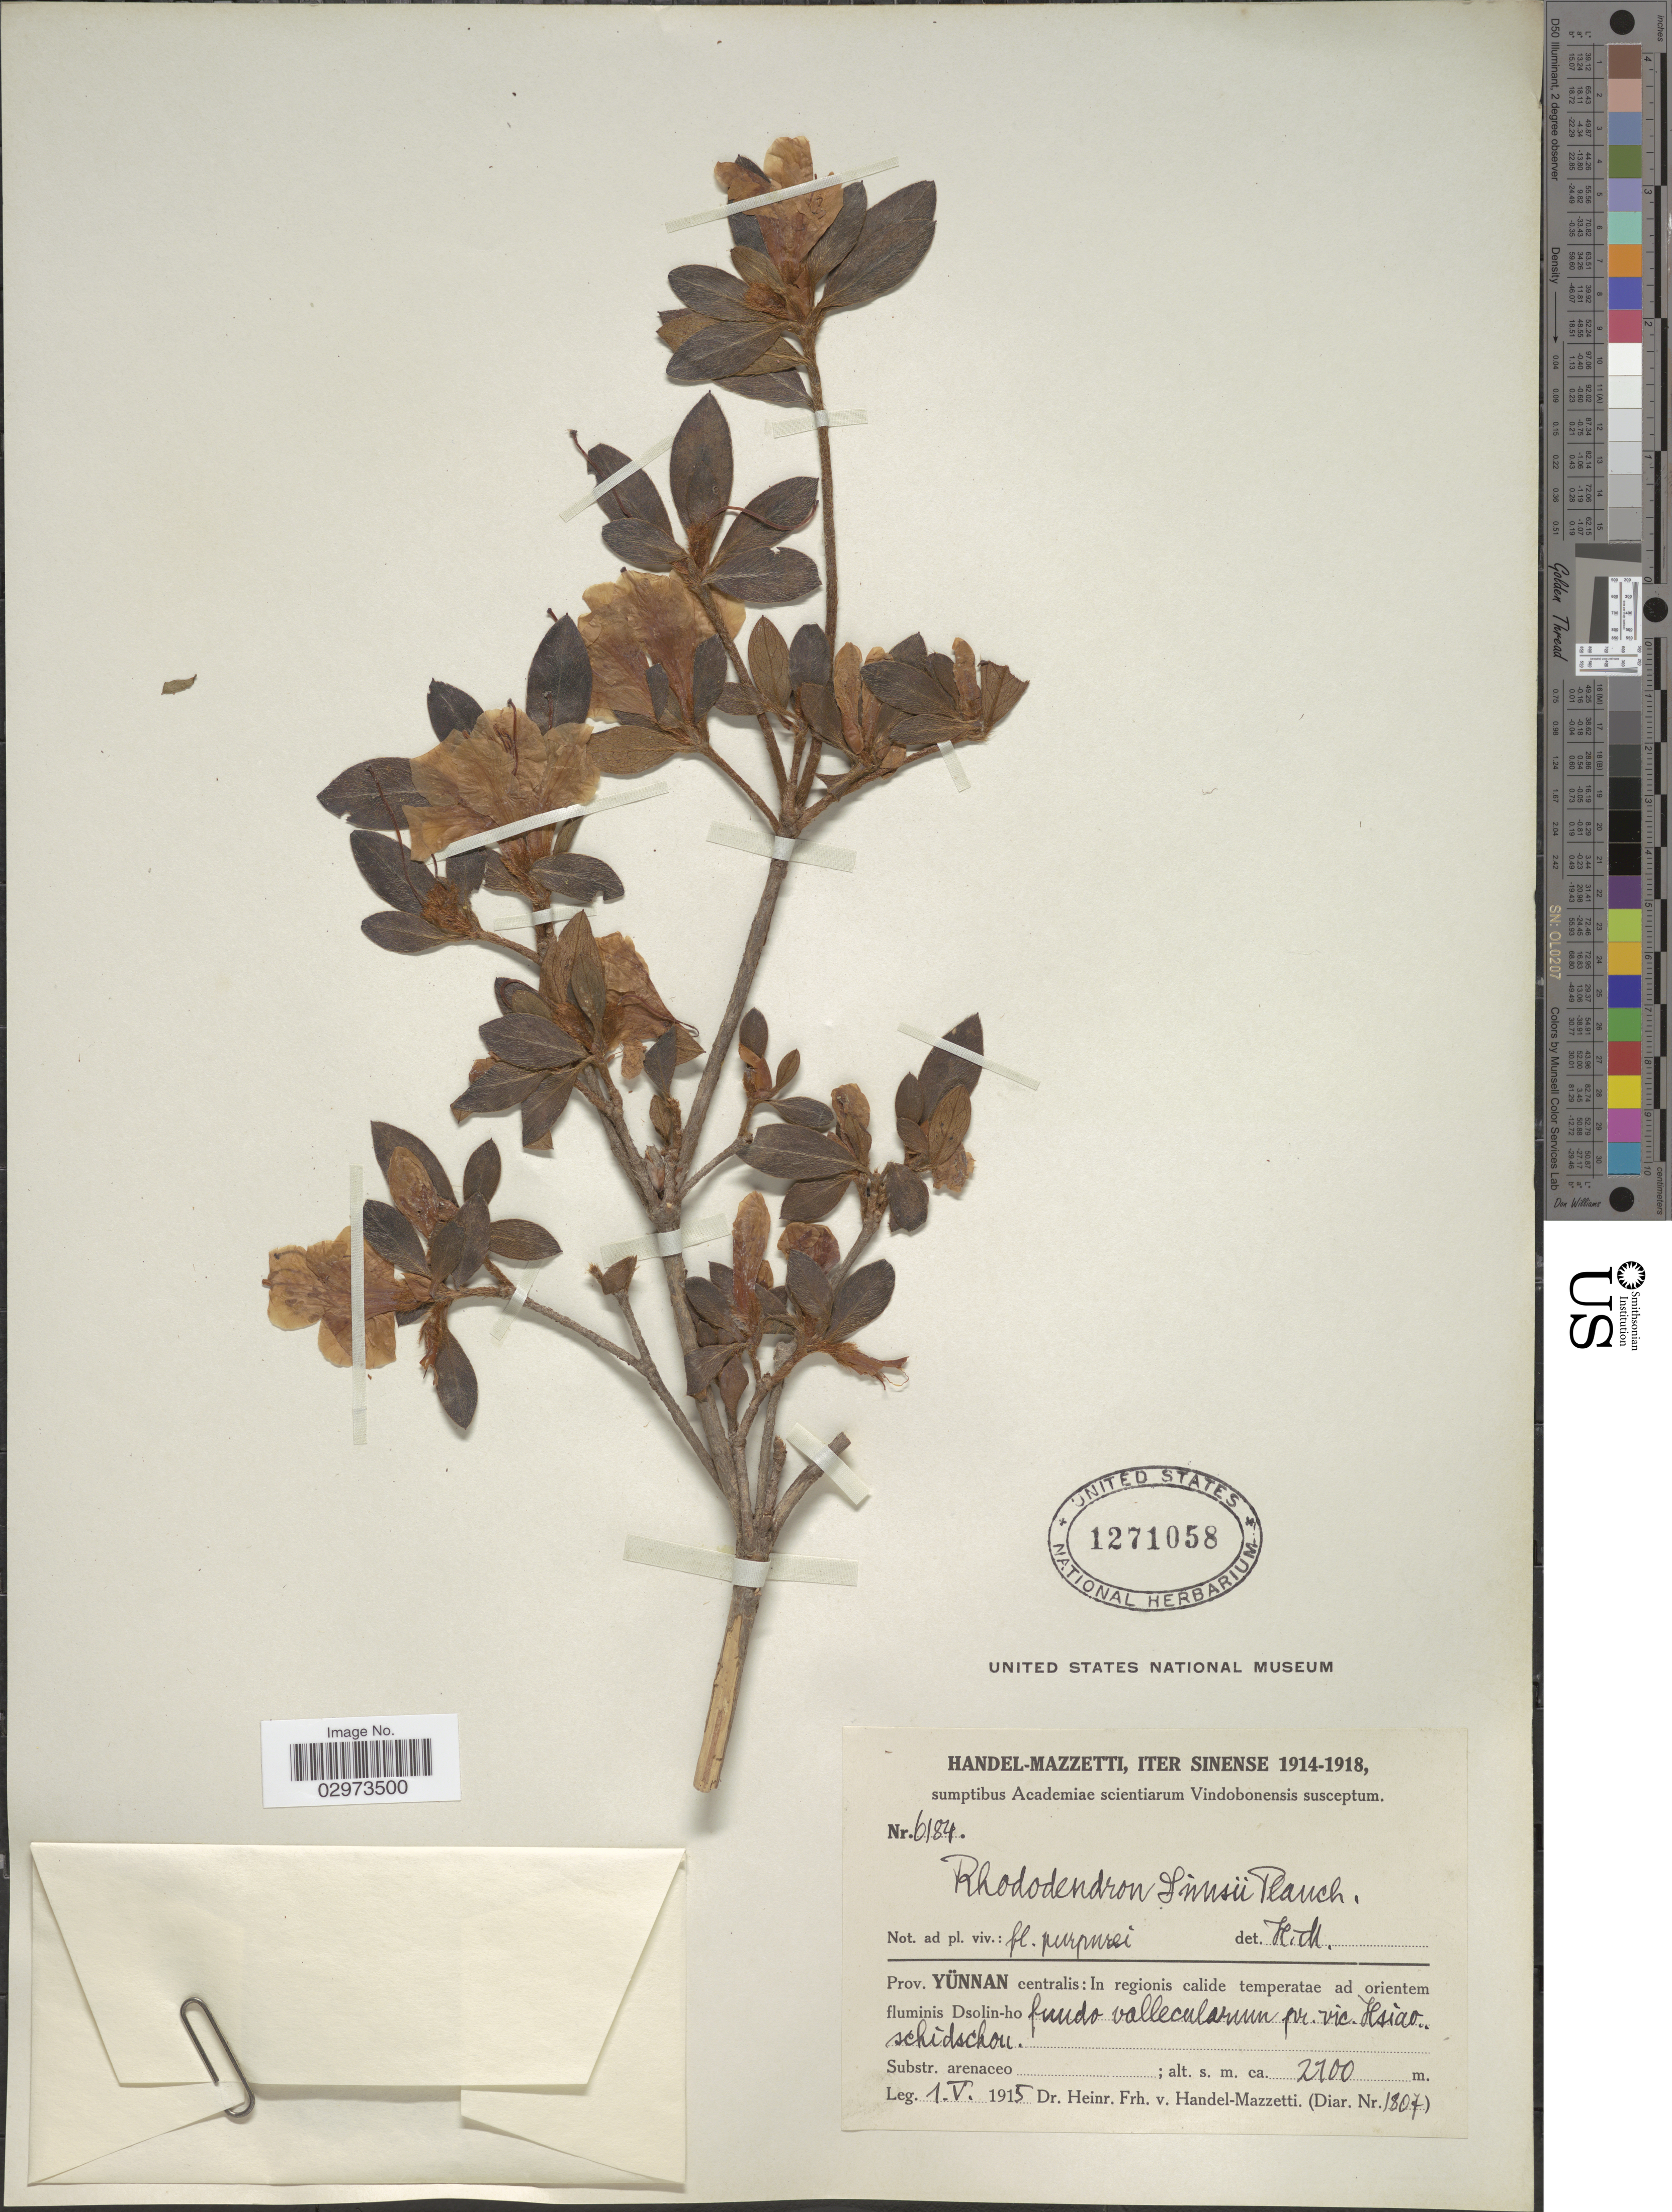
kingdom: Plantae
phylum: Tracheophyta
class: Magnoliopsida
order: Ericales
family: Ericaceae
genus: Rhododendron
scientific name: Rhododendron simsii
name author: Planch.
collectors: H. Handel-Mazzetti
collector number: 6184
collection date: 1915-05-01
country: China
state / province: Yunnan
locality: Prov. Yünnan centralis: In regionis calide temperatae ad orientem fluminis Dsolin-ho, fundo vallecularum [interpreted] pr. vic. Hsiao schidschou [interpreted].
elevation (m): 2700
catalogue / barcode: US 1271058